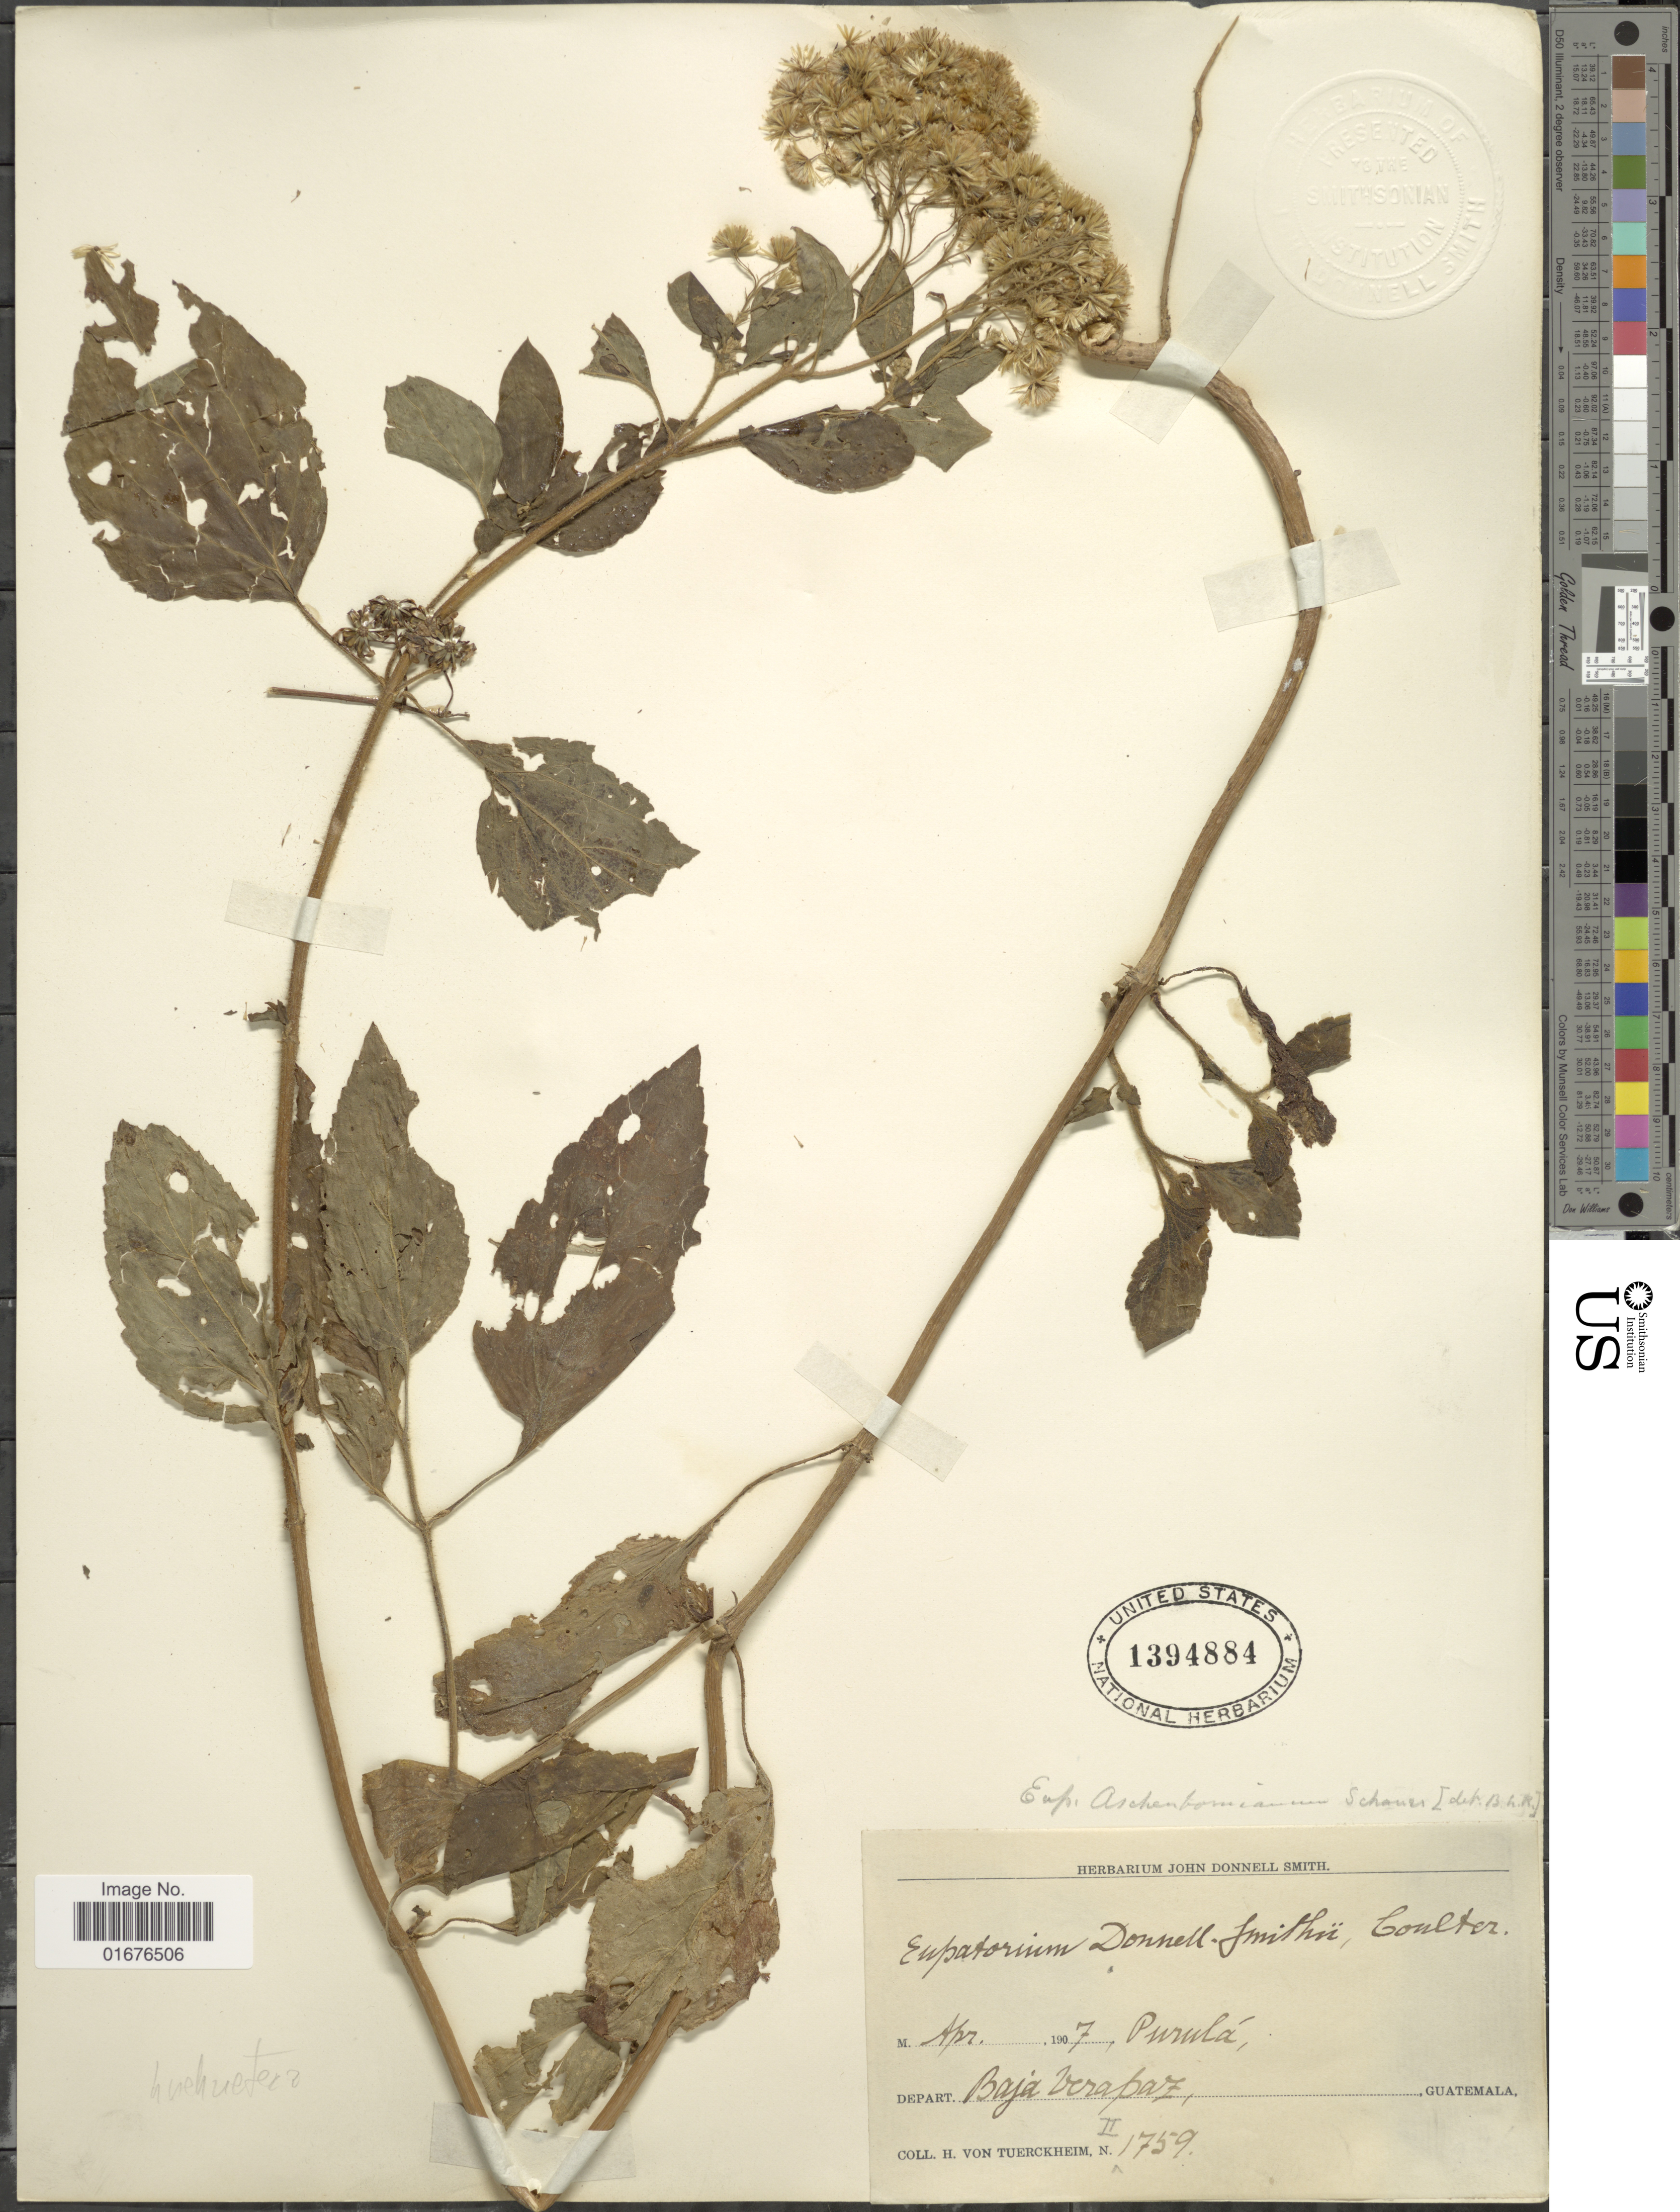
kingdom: Plantae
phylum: Tracheophyta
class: Magnoliopsida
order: Asterales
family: Asteraceae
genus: Ageratina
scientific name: Ageratina pichinchensis var. bustamenta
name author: (DC.) R.M. King & H. Rob.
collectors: H. von Türckheim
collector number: II1759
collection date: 1907-04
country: Guatemala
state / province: Baja Verapaz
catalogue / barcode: US 1394884